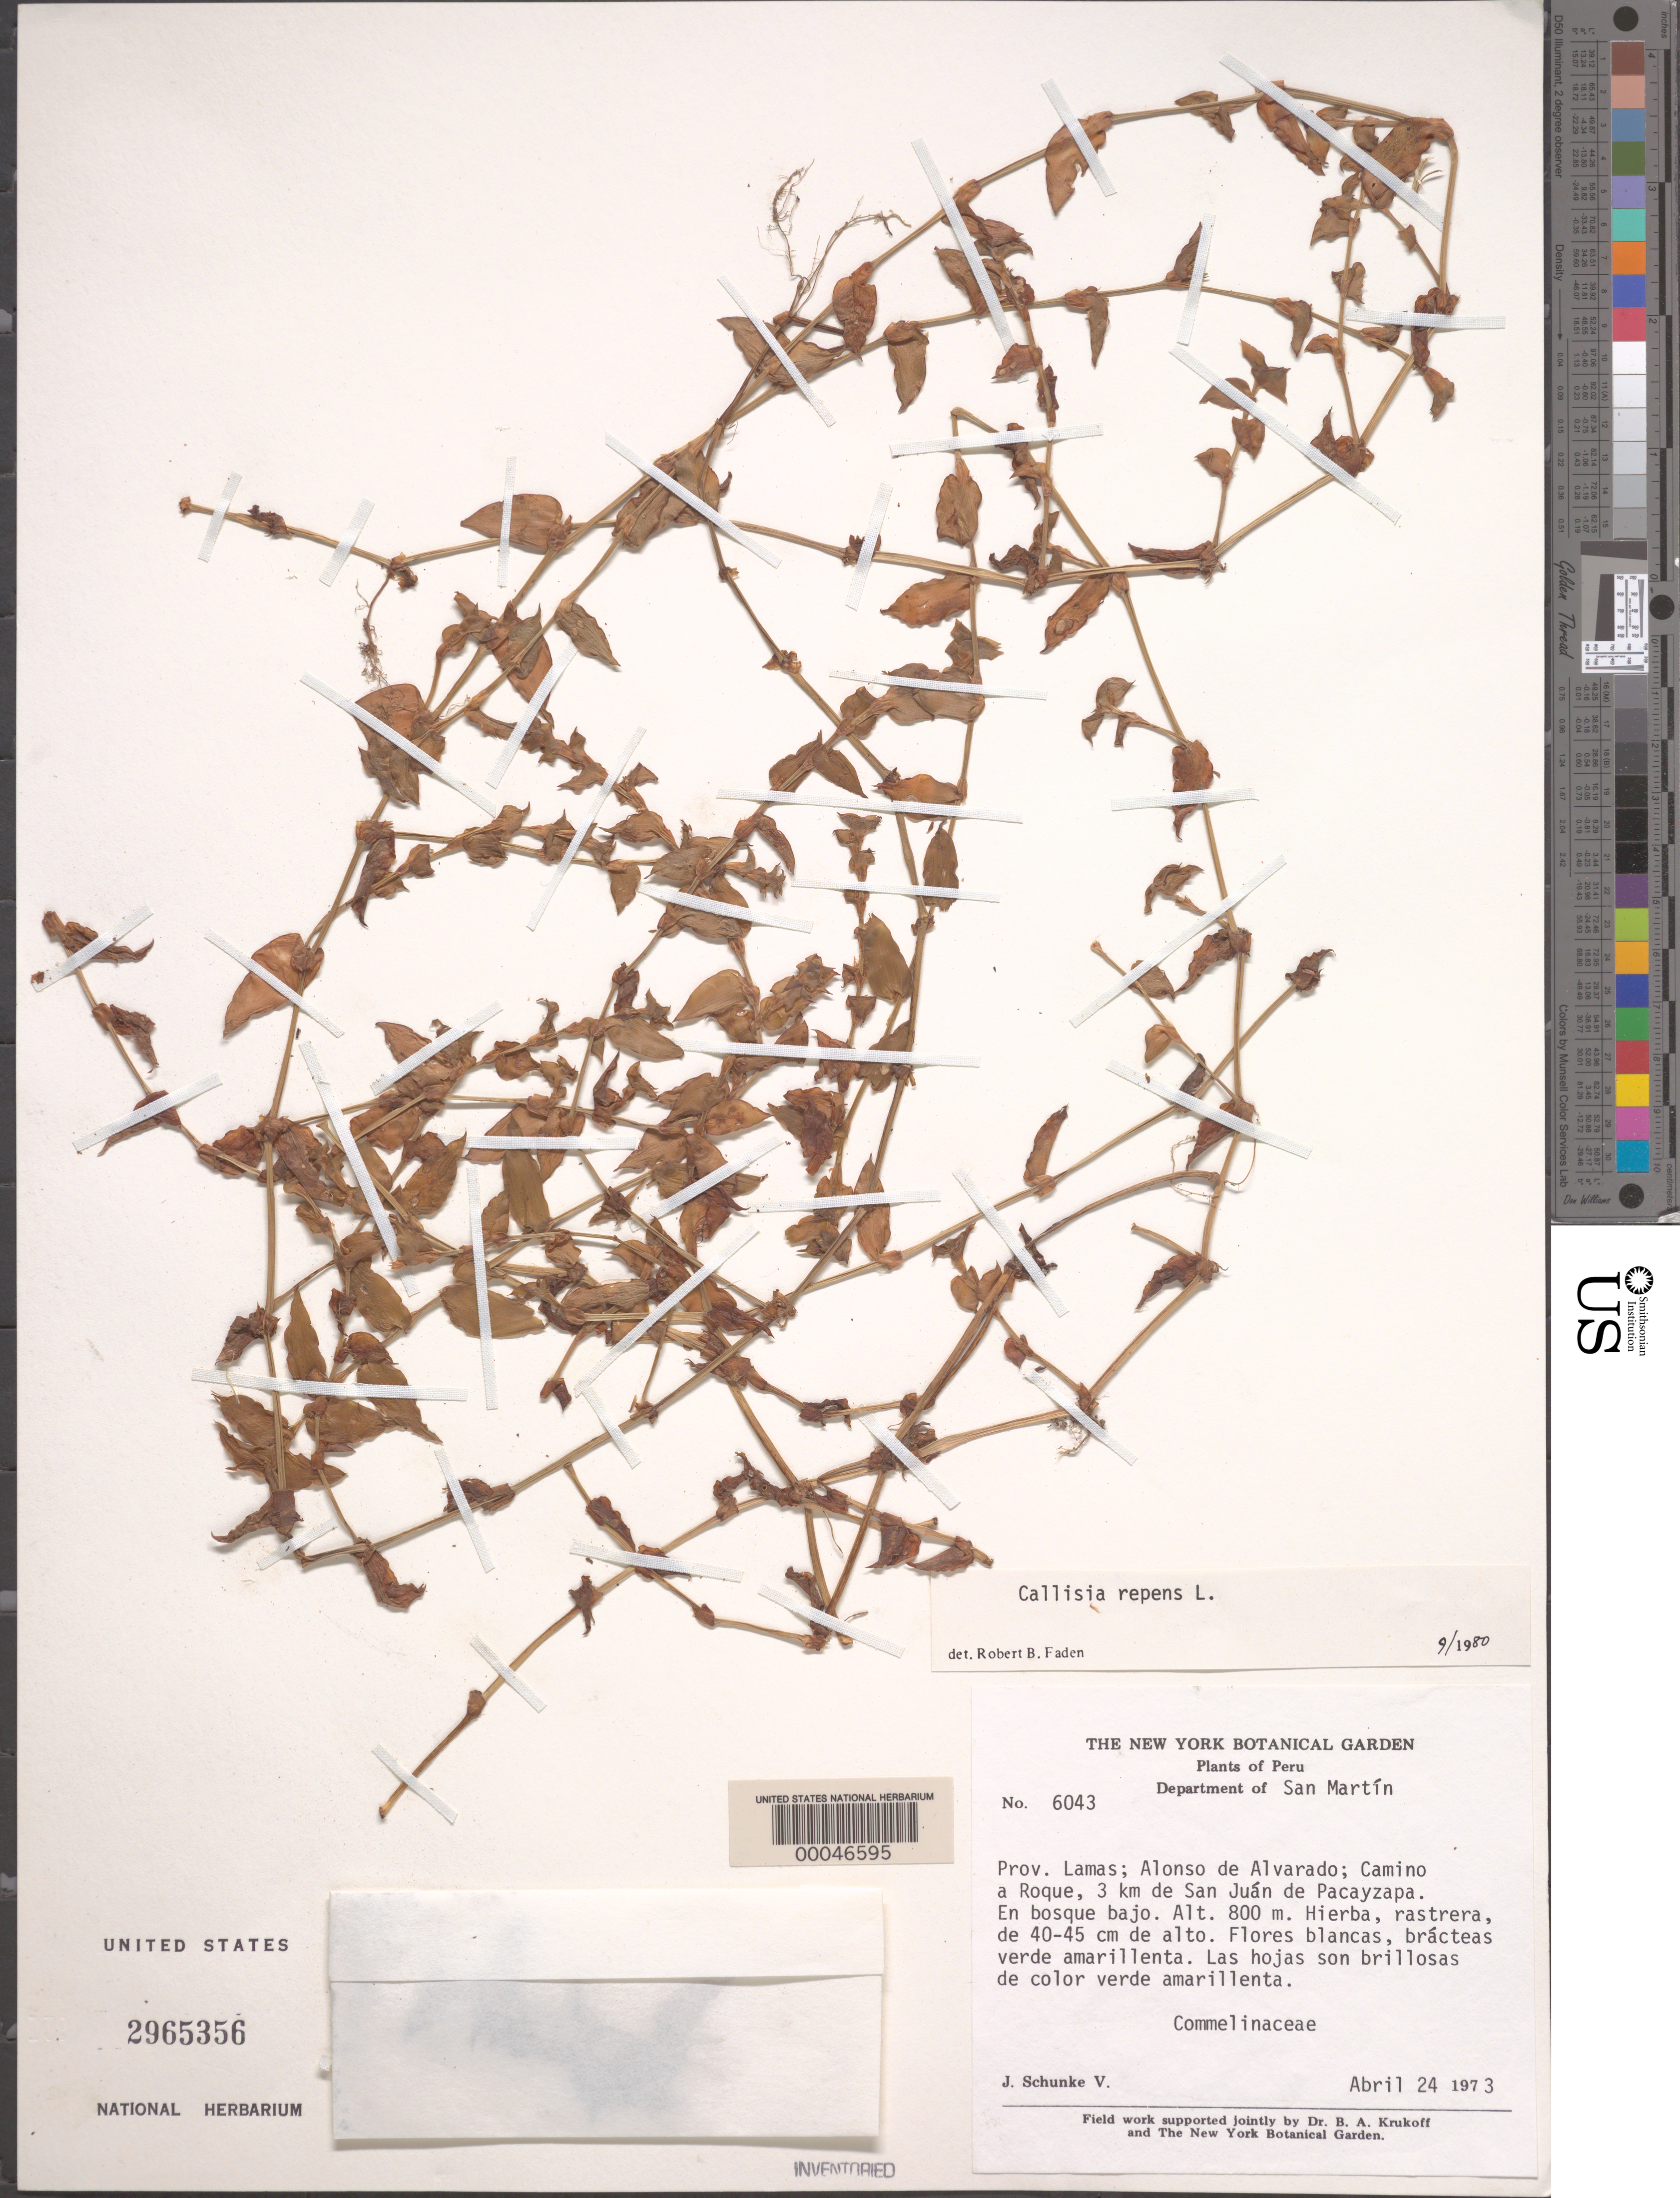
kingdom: Plantae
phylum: Tracheophyta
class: Liliopsida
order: Commelinales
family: Commelinaceae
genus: Callisia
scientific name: Callisia repens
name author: (Jacq.) L.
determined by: Faden, Robert B., (US), Smithsonian Institution - National Museum of Natural History (UNITED STATES)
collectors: J. Schunke Vigo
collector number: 6043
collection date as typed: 24 Apr 1973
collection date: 1973-04-24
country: Peru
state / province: San Martín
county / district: Lamas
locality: Alonso de alvarado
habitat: Forest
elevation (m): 800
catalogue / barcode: US 2965356